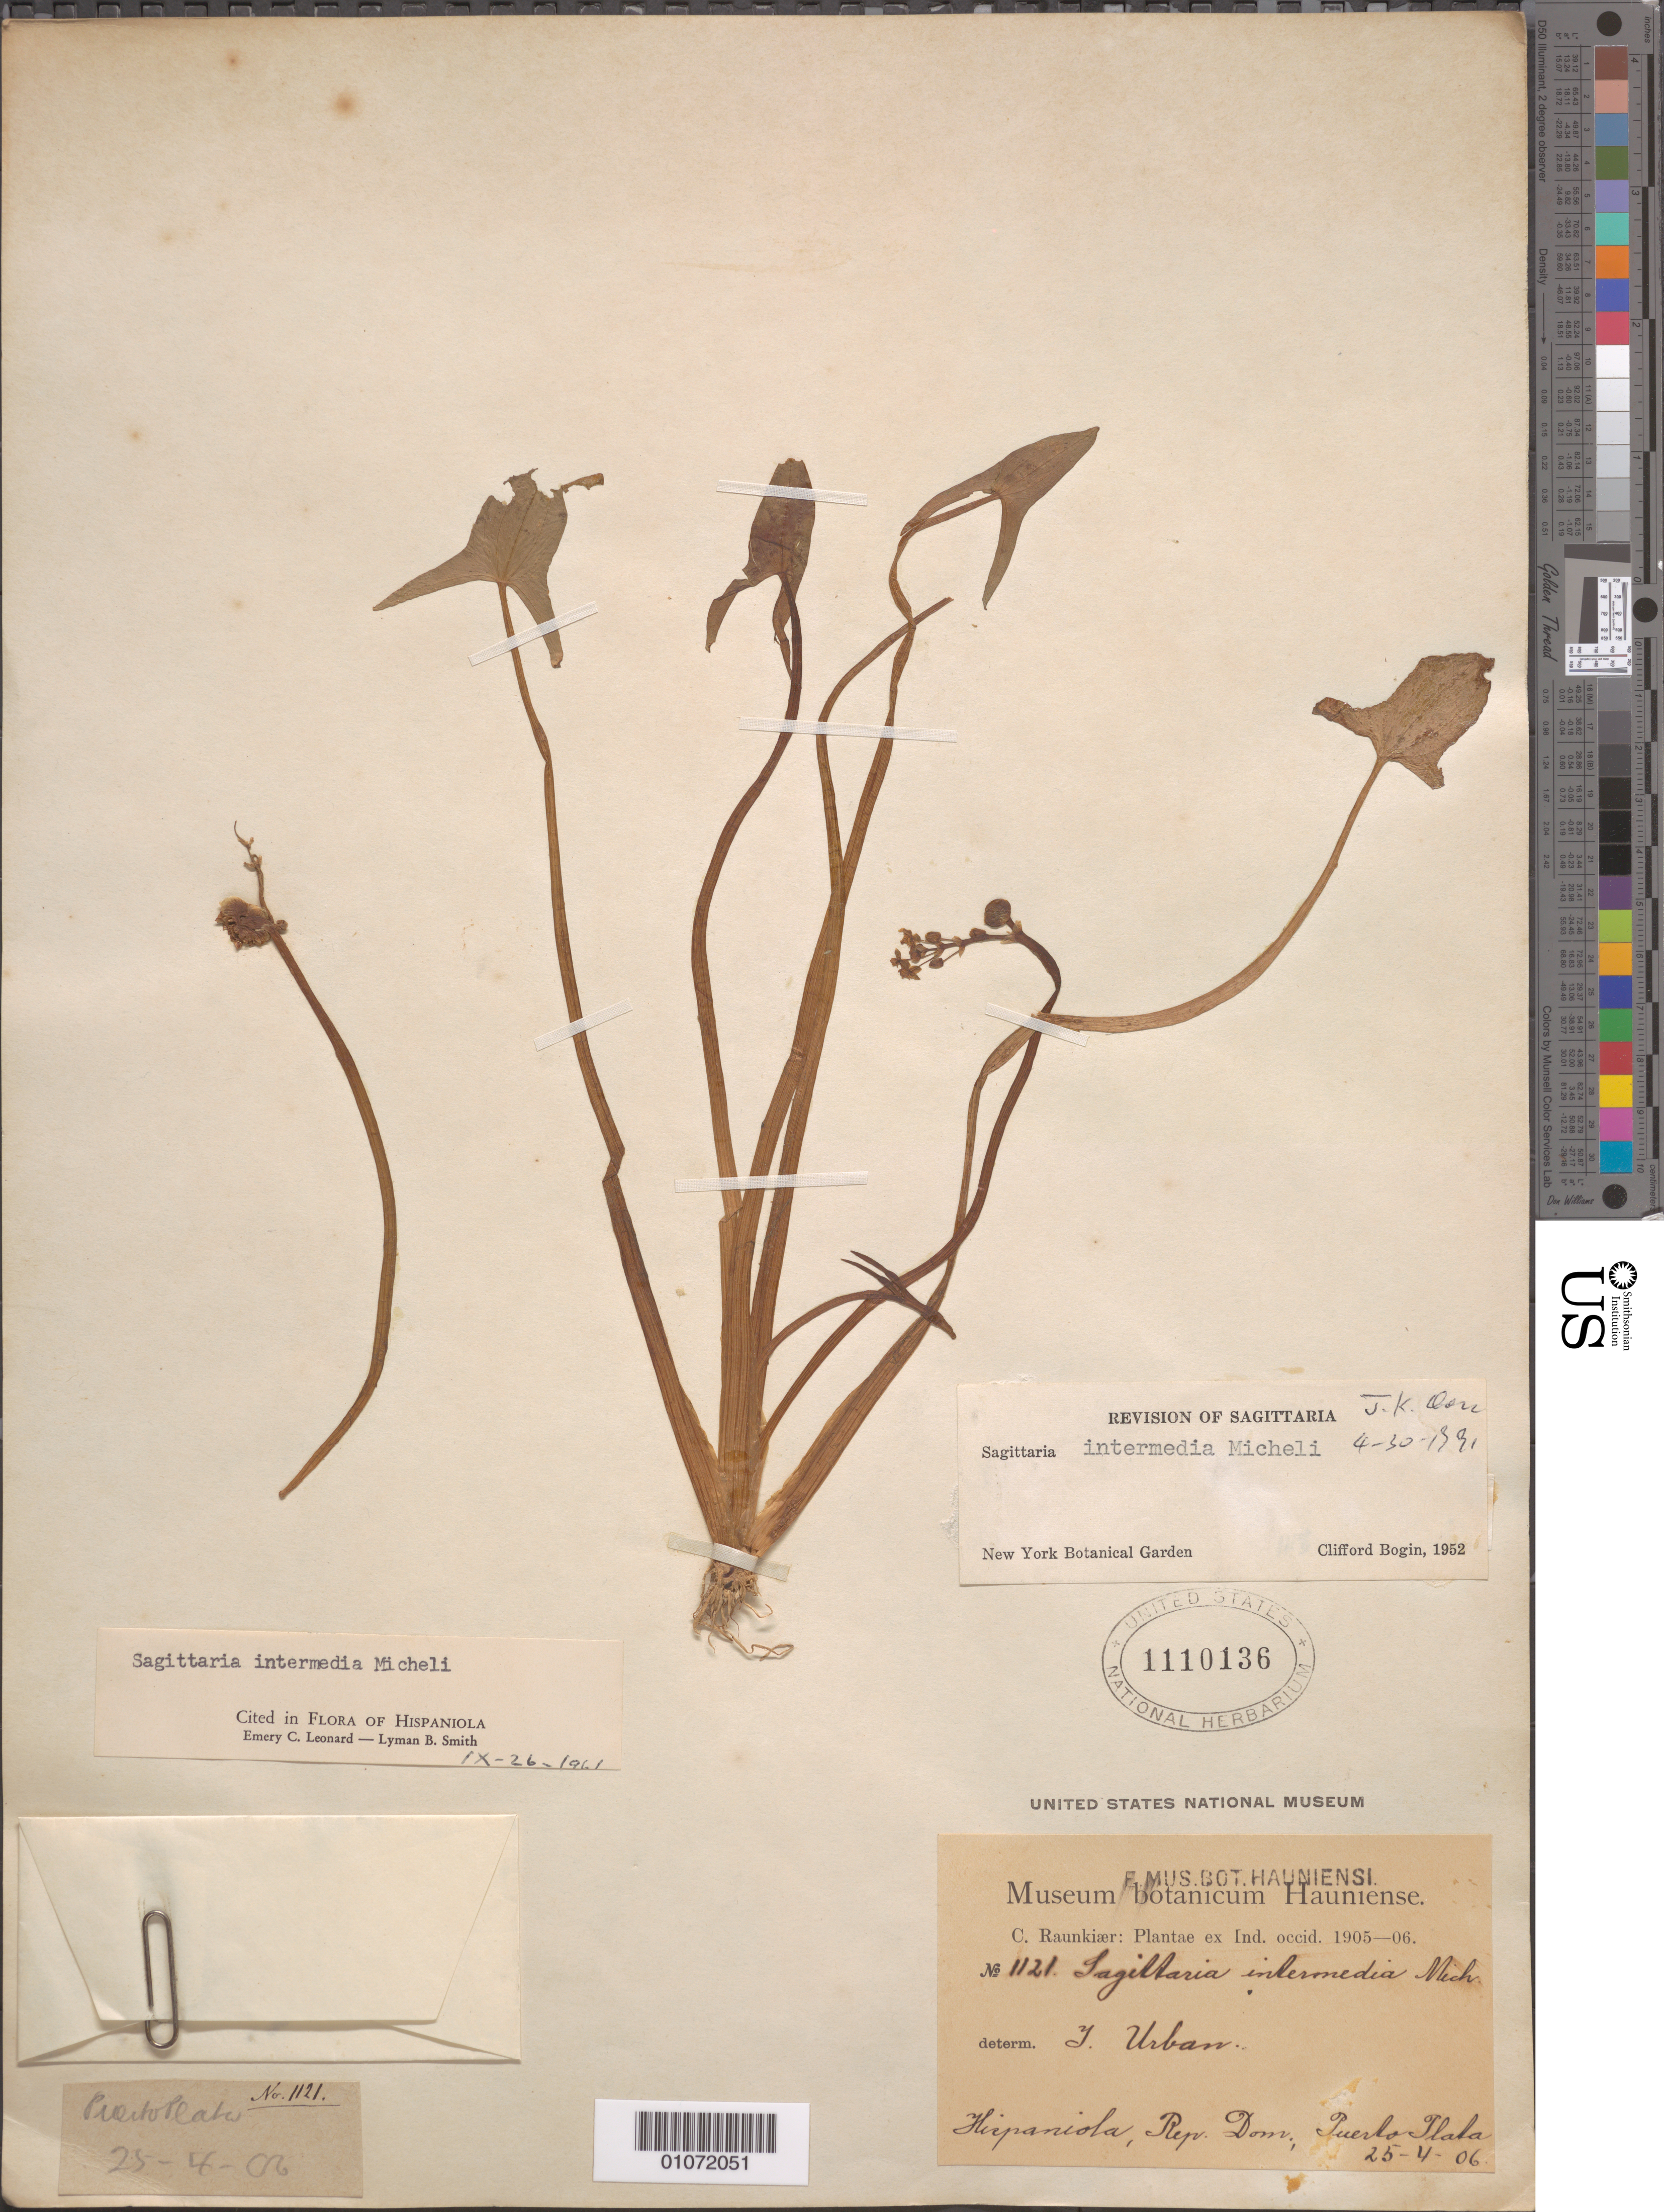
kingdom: Plantae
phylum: Tracheophyta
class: Liliopsida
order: Alismatales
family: Alismataceae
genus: Sagittaria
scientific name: Sagittaria intermedia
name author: Micheli in A. DC.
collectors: C. C. Raunkiaer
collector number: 1121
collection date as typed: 25 Apr 1906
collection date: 1906-04-25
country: Dominican Republic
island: Hispaniola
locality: Pueblo Tlala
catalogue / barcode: US 1110136